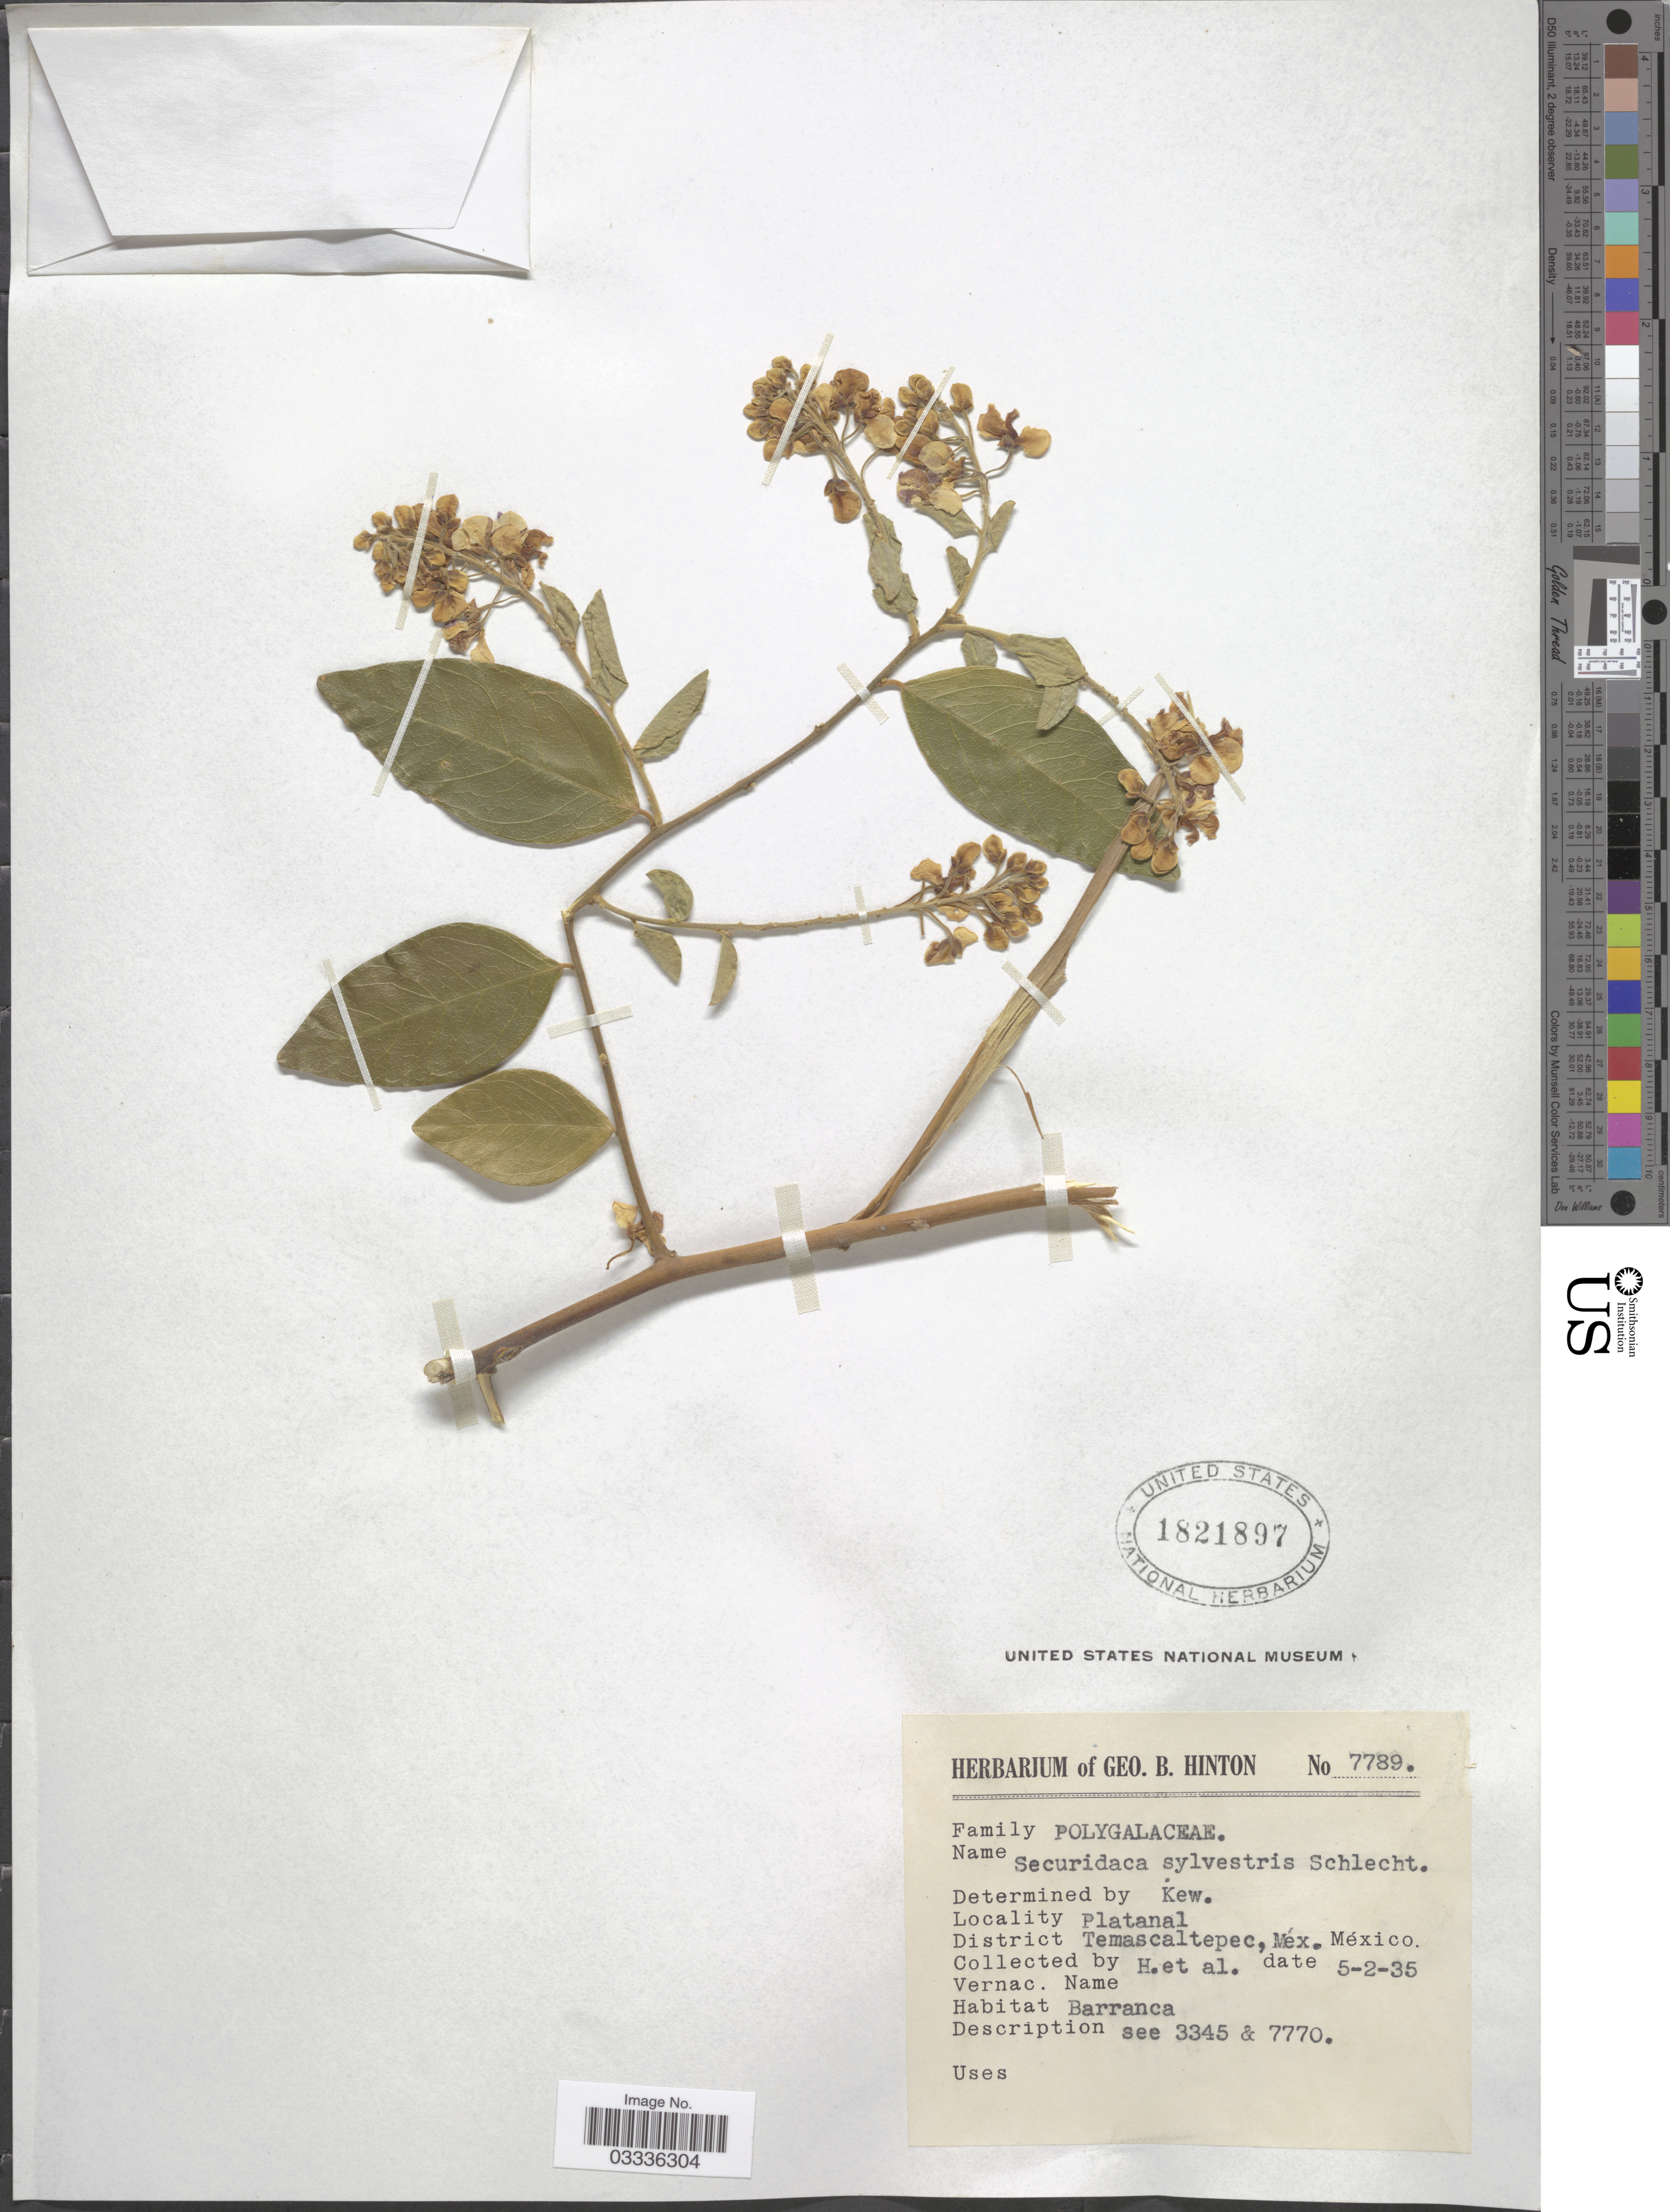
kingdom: Plantae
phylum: Tracheophyta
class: Magnoliopsida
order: Fabales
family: Polygalaceae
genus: Securidaca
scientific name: Securidaca sylvestris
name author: Schltdl.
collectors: G. B. Hinton & et al.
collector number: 7789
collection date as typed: Transcribed d/m/y: 5/2/35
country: Mexico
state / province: México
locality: Platanal. District Temascaltepec.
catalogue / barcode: US 1821897